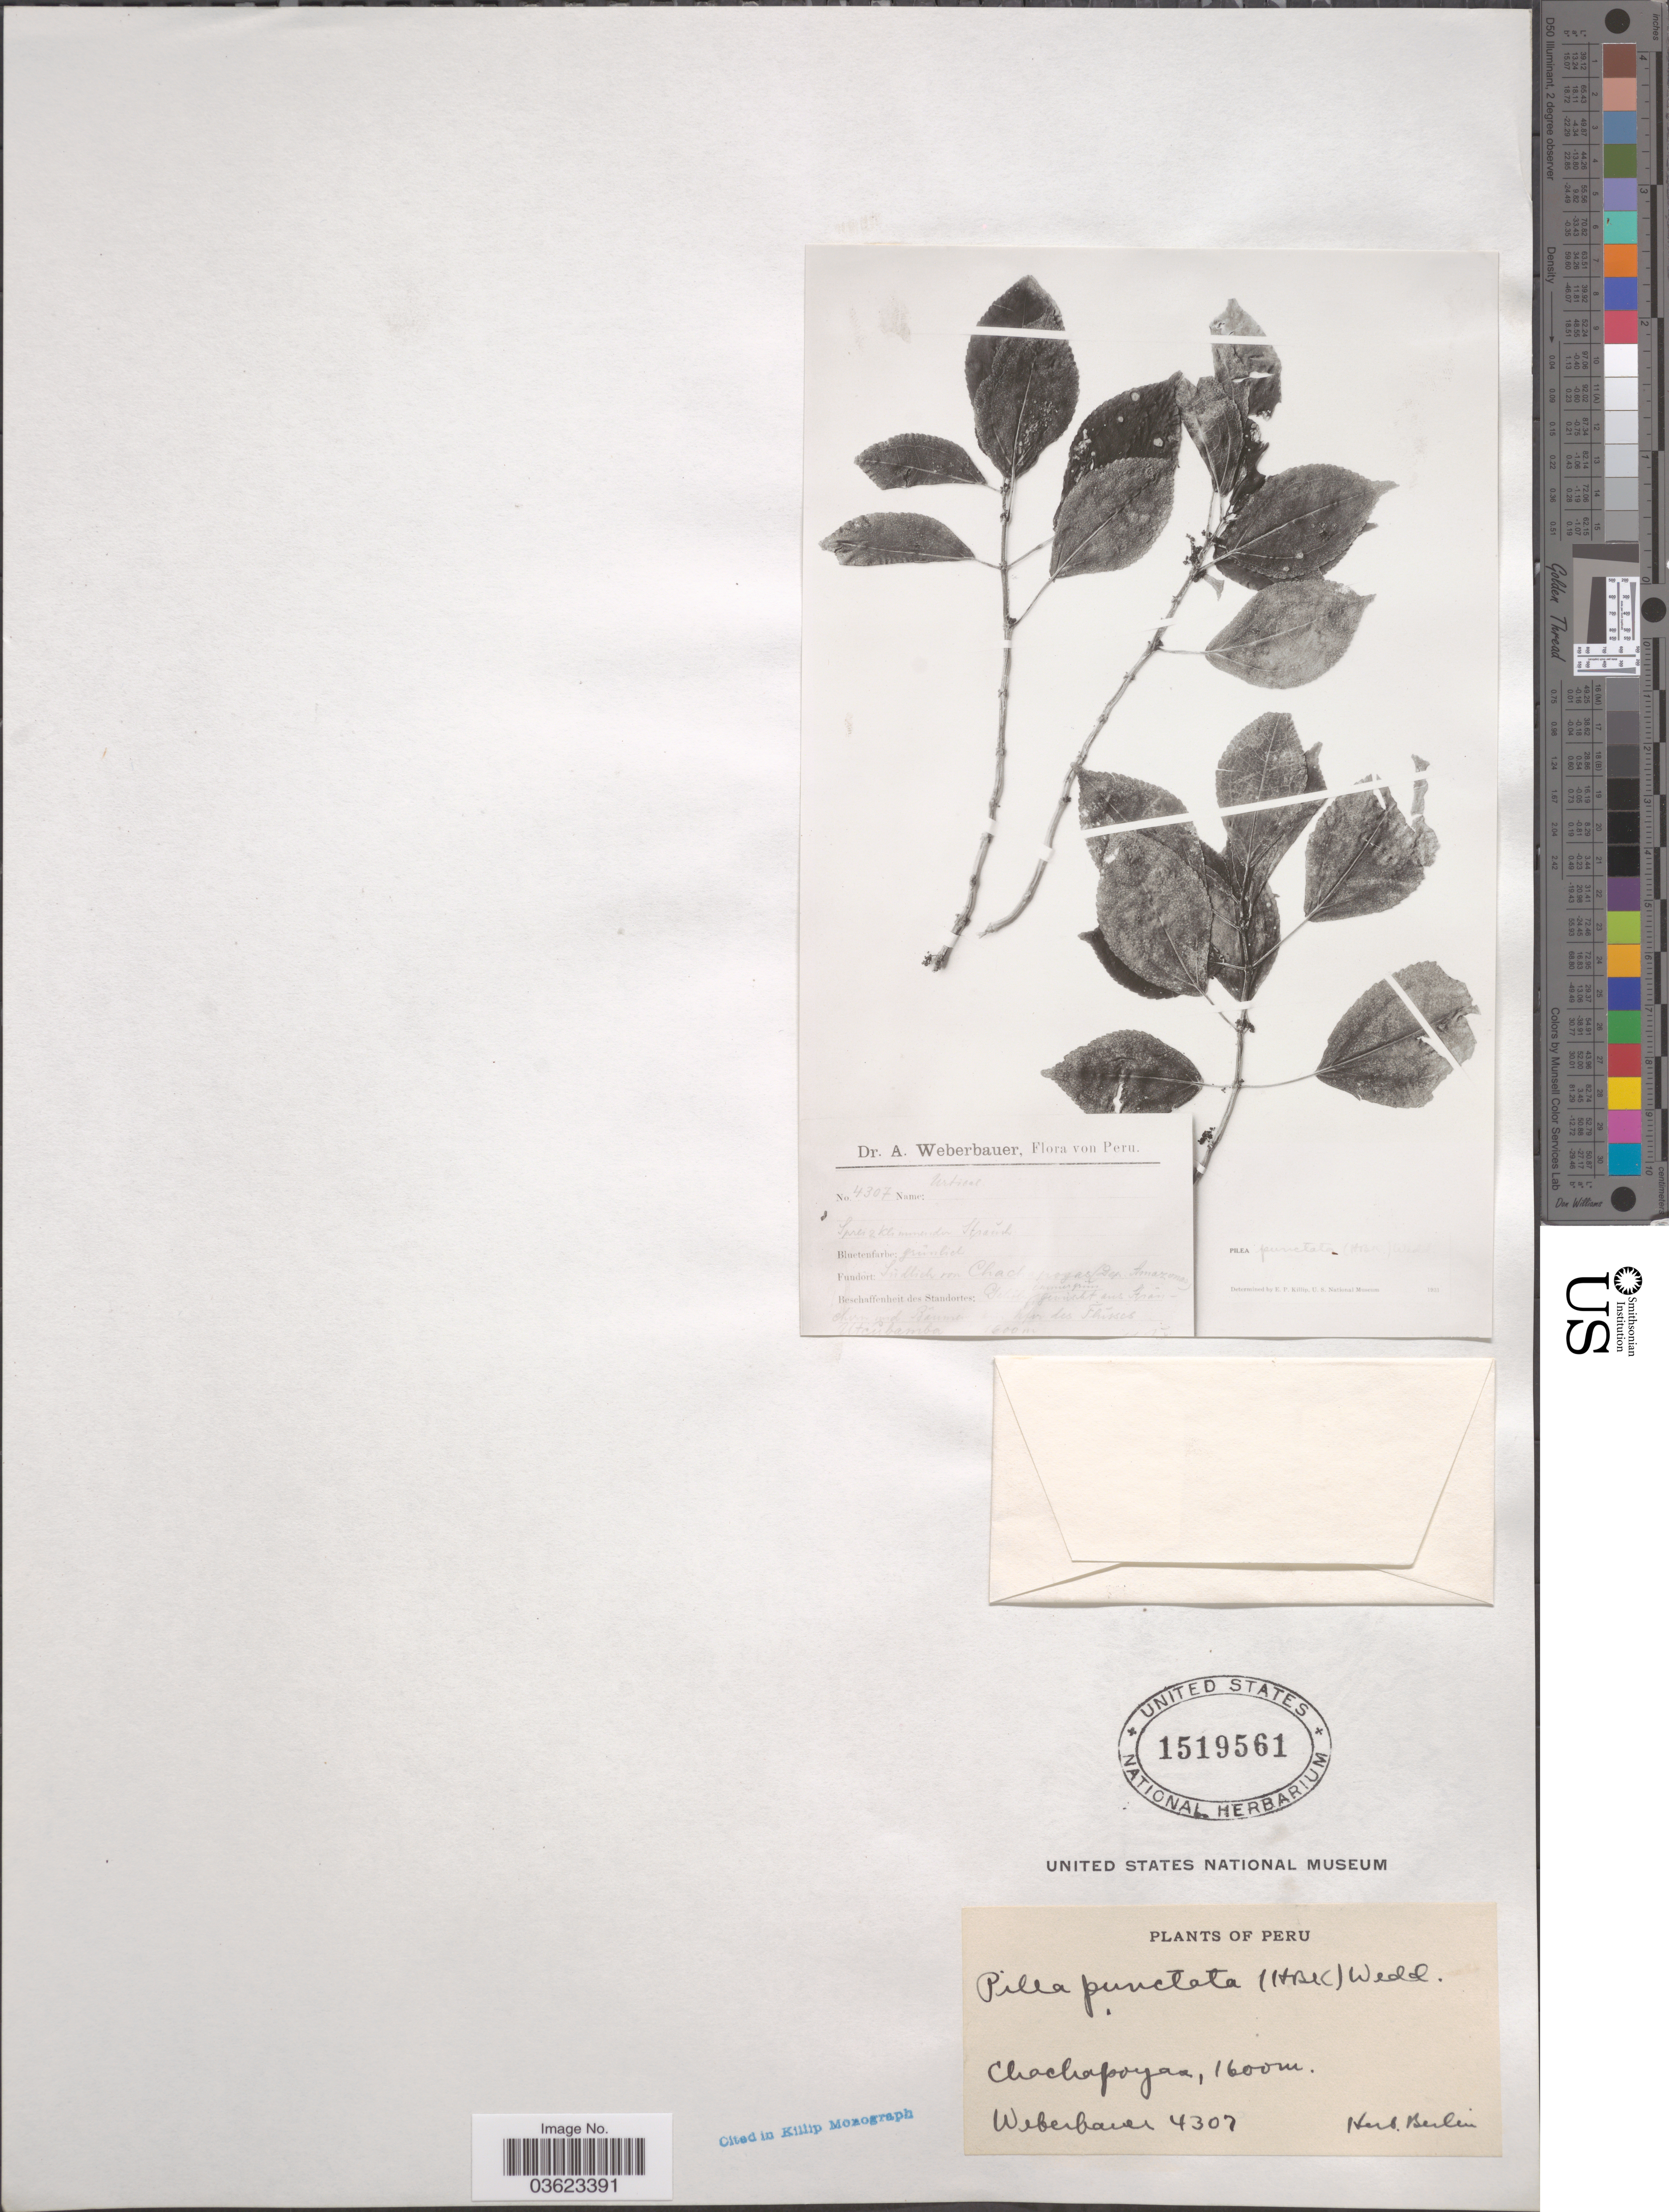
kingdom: Plantae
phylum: Tracheophyta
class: Magnoliopsida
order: Rosales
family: Urticaceae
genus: Pilea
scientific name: Pilea punctata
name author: Wedd.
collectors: A. Weberbauer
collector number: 4307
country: Peru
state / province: Amazonas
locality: Chachapoyas.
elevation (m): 1600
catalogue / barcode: US 1519561